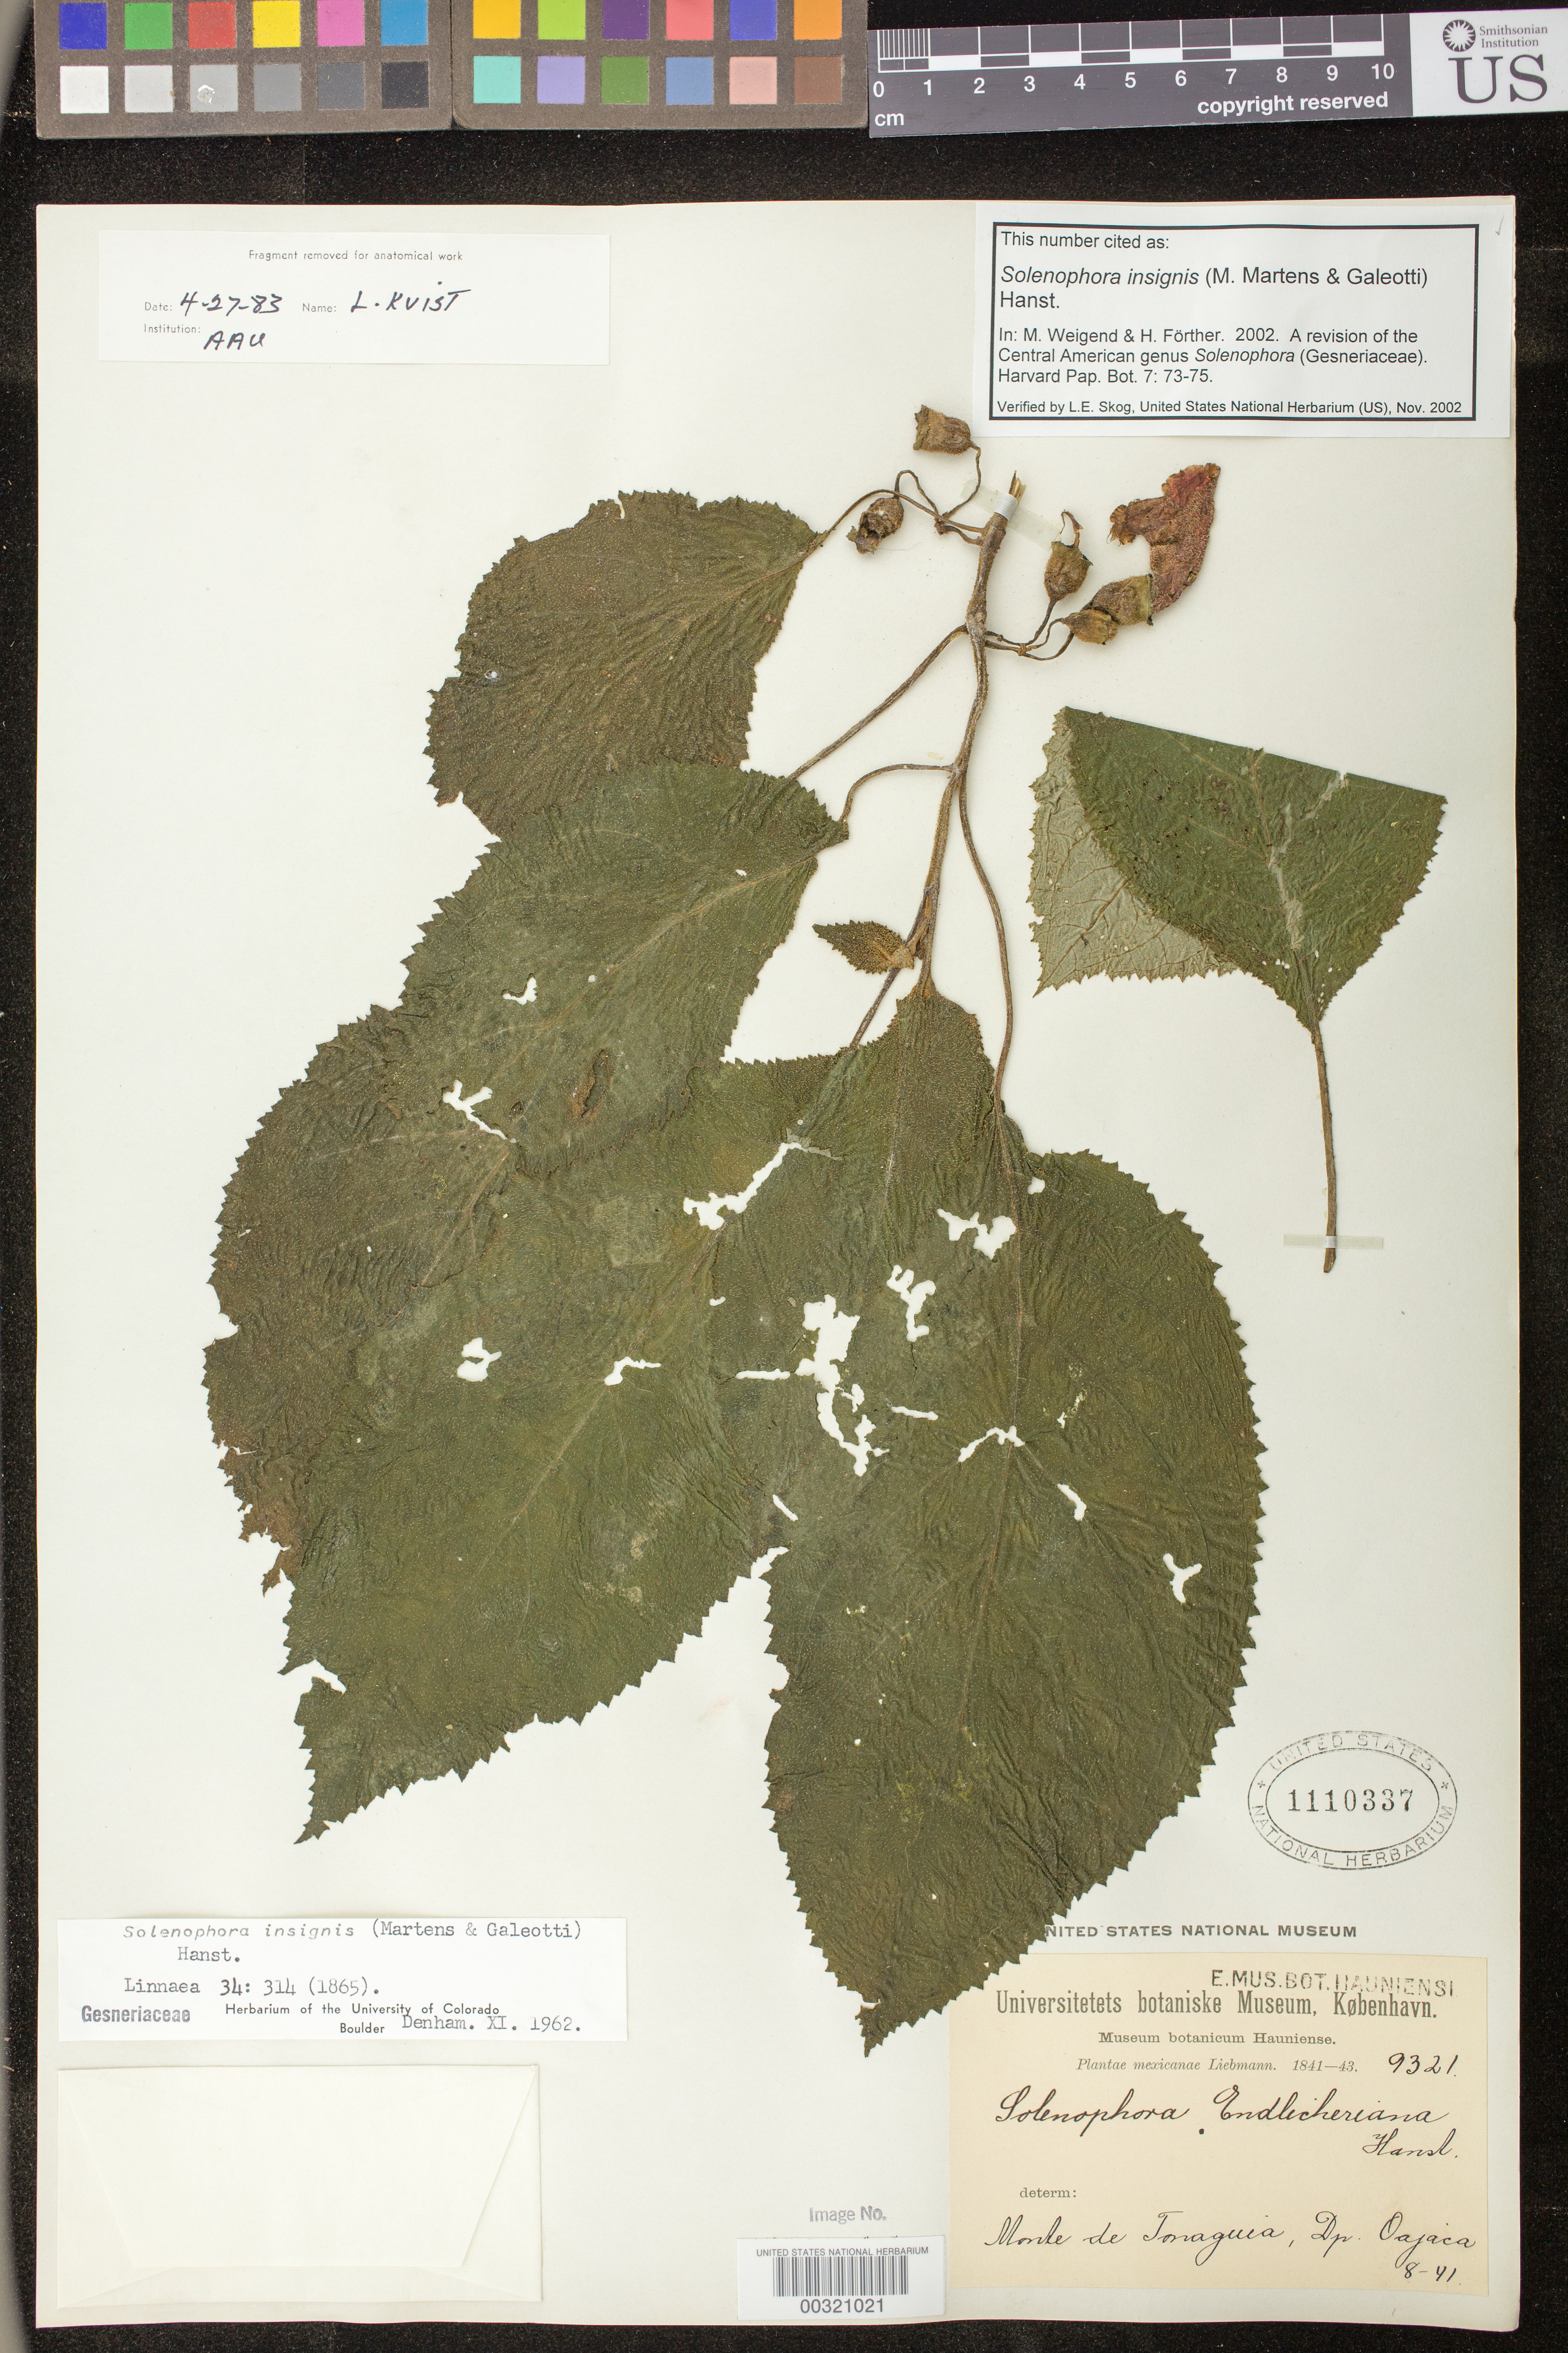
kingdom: Plantae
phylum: Tracheophyta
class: Magnoliopsida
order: Lamiales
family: Gesneriaceae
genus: Solenophora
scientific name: Solenophora insignis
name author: (M. Martens & Galeotti) Hanst.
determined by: Weigend; Förther, Harald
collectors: F. M. Liebmann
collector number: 9321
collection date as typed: Aug 1841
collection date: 1841-08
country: Mexico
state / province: Oaxaca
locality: Monte de Tonaguia, Dp. Oajaca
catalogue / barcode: US 1110337